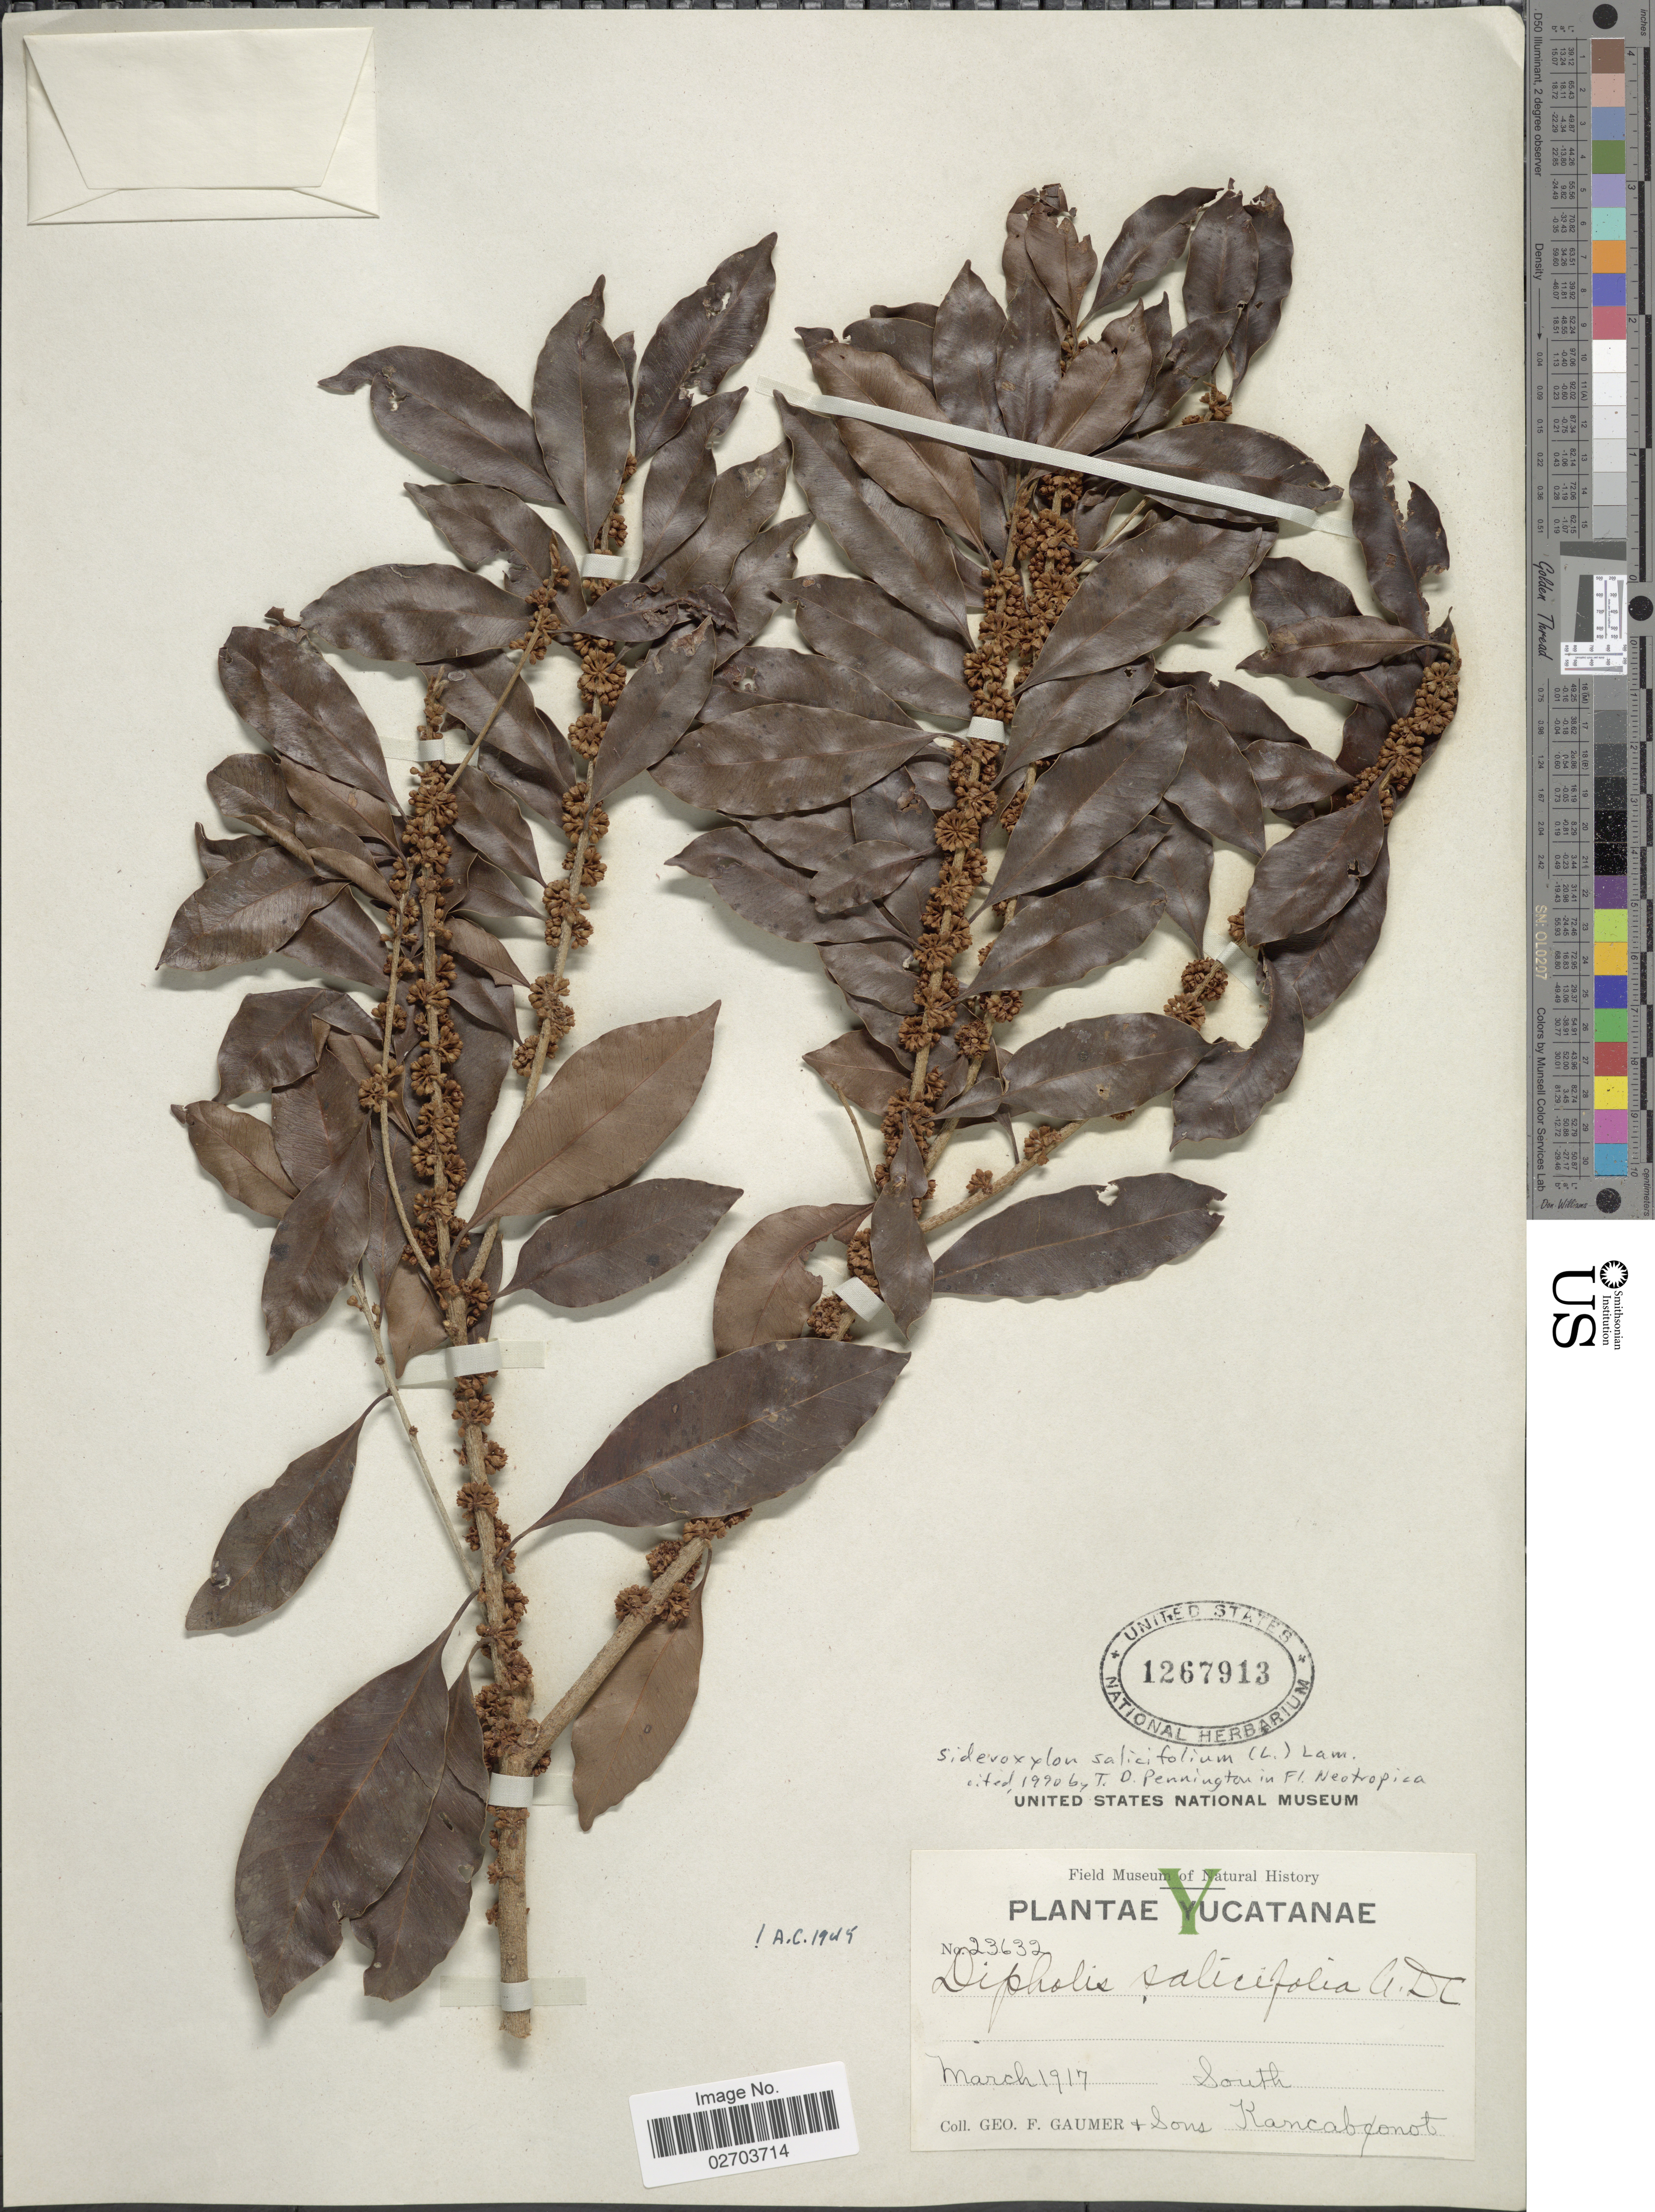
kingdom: Plantae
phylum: Tracheophyta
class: Magnoliopsida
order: Ericales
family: Sapotaceae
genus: Sideroxylon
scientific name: Sideroxylon salicifolium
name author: (L.) Lam.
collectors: G. F. Gaumer & et al.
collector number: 23632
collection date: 1917-03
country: Mexico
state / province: Yucatán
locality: Yucatanae, South, Kancabzonot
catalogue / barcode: US 1267913